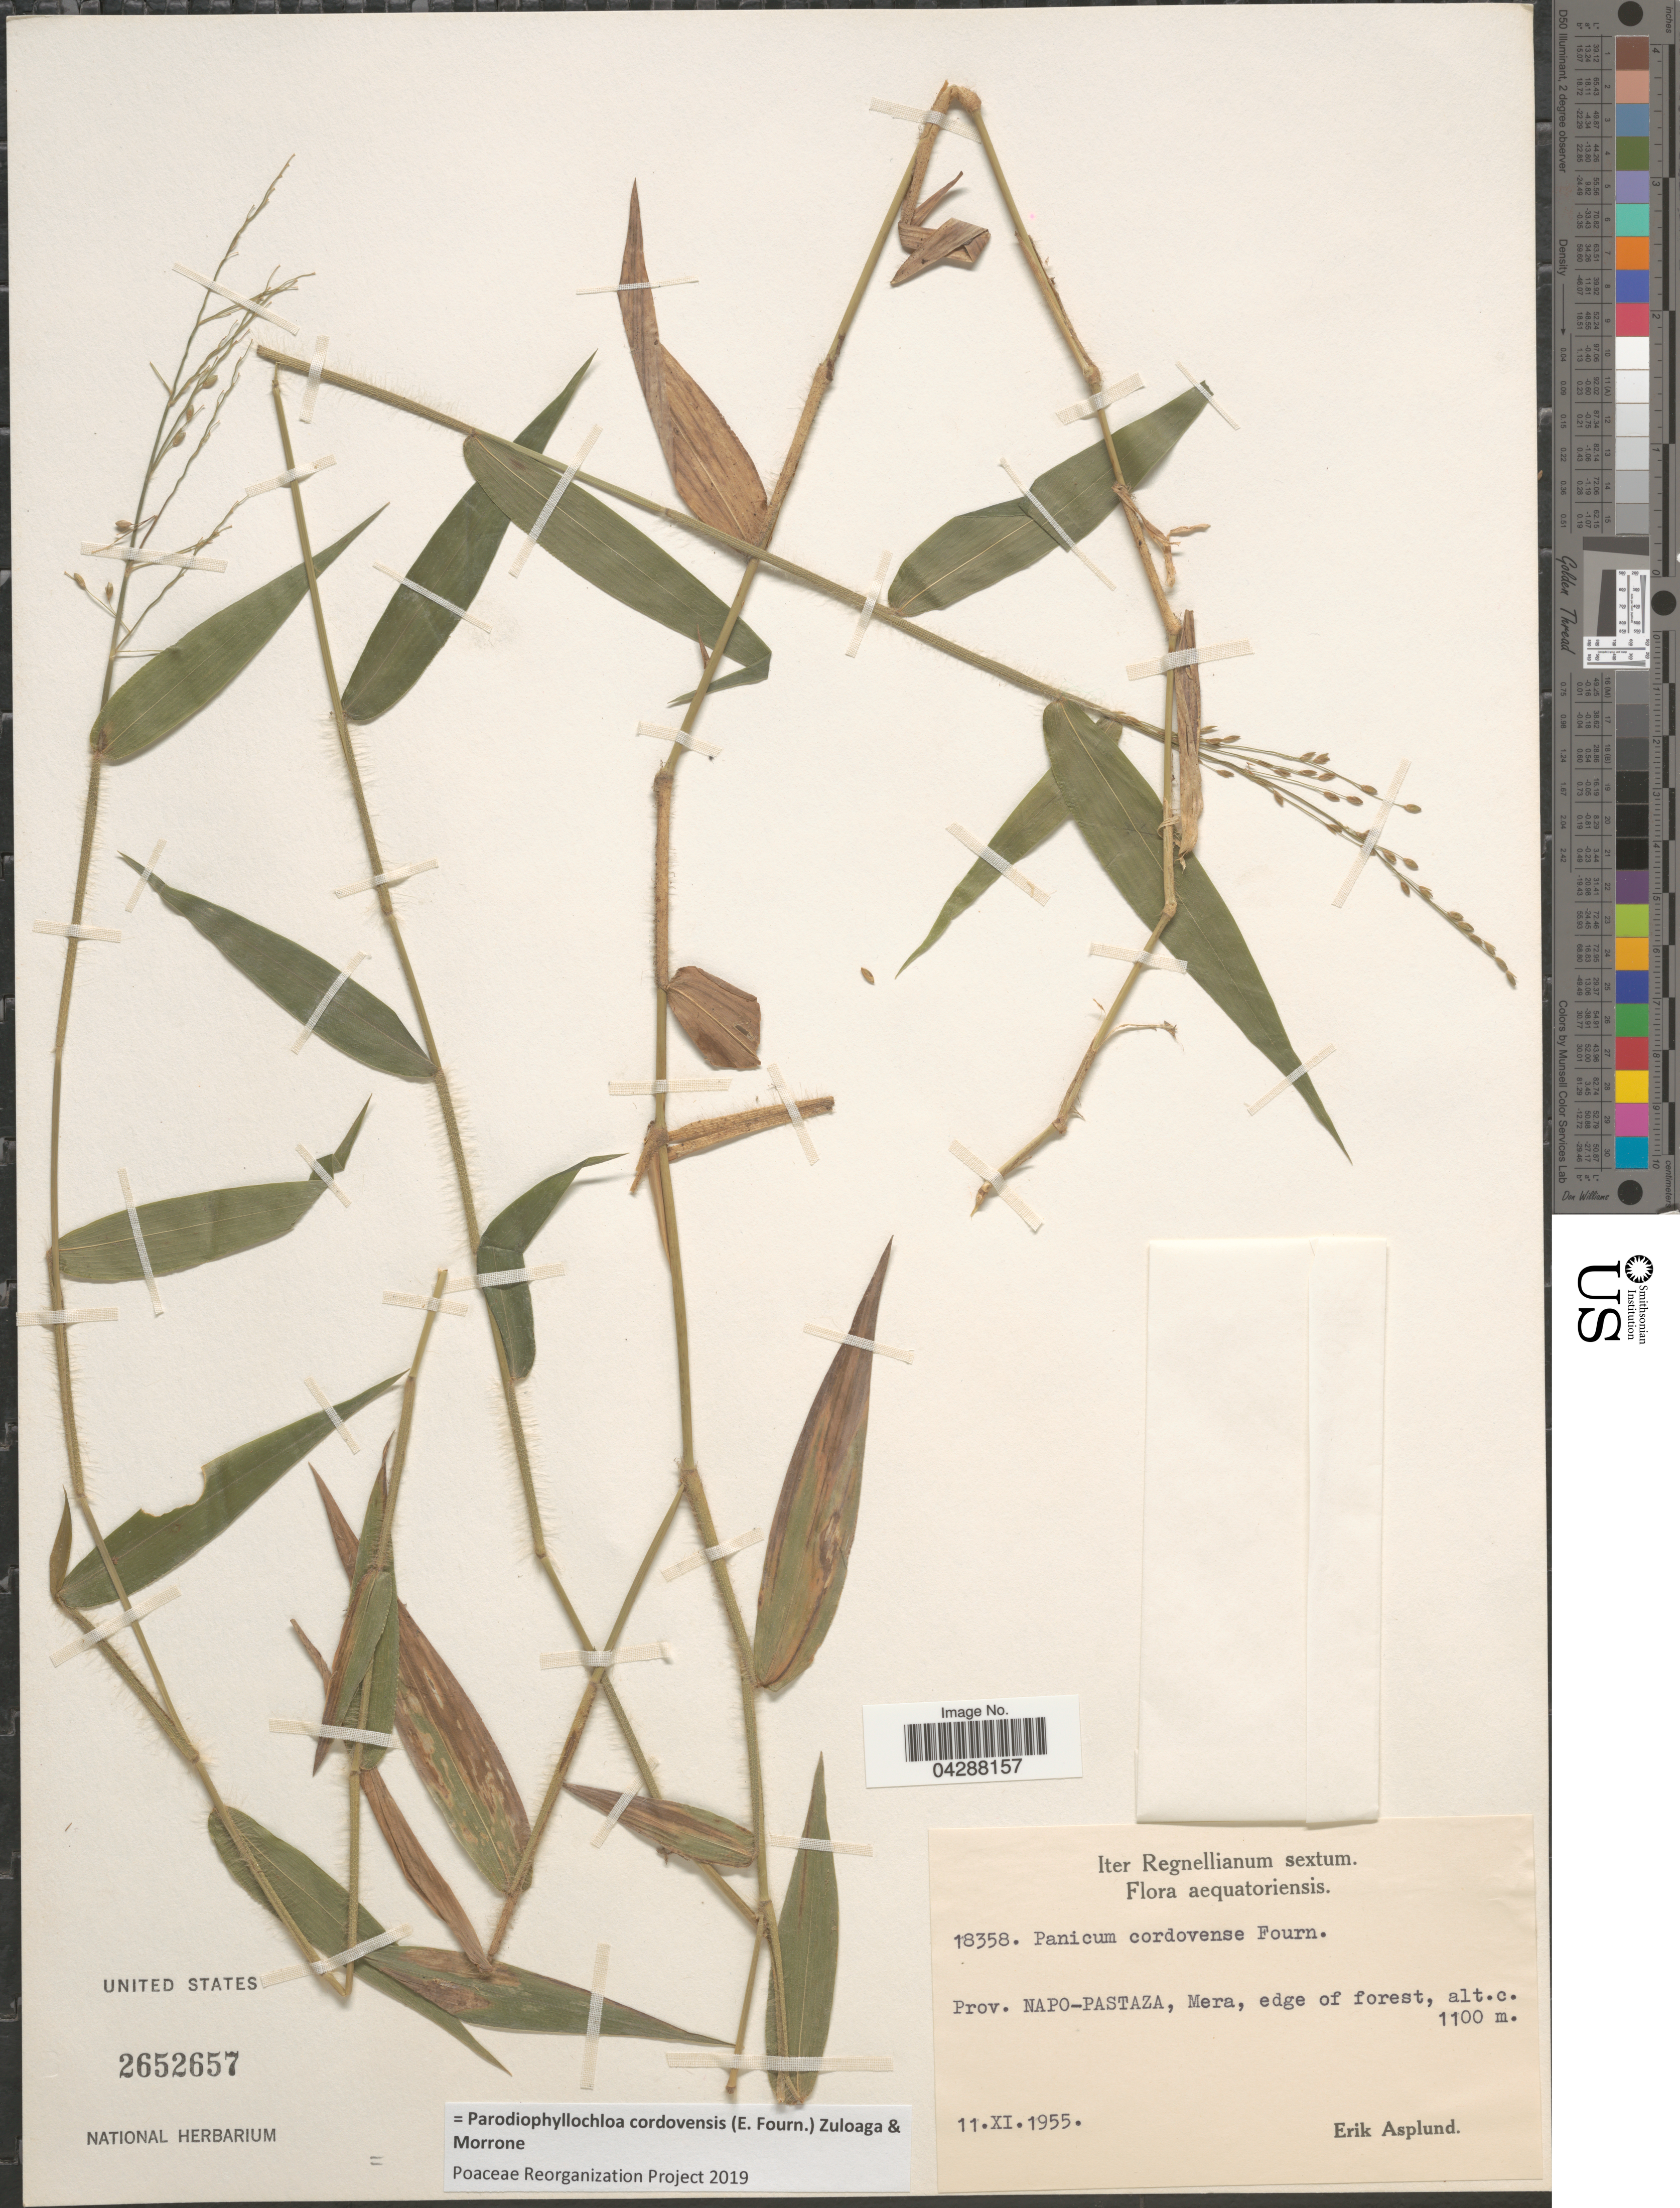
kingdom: Plantae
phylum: Tracheophyta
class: Liliopsida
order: Poales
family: Poaceae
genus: Parodiophyllochloa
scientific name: Parodiophyllochloa cordovensis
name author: (E. Fourn.) Zuloaga & Morrone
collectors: E. Asplund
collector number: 18358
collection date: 1955-12-11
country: Ecuador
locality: Iter Regnellianum sextum. Prov. Napo-Pastaza, Mera, edge of forest.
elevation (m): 1100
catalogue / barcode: US 2652657